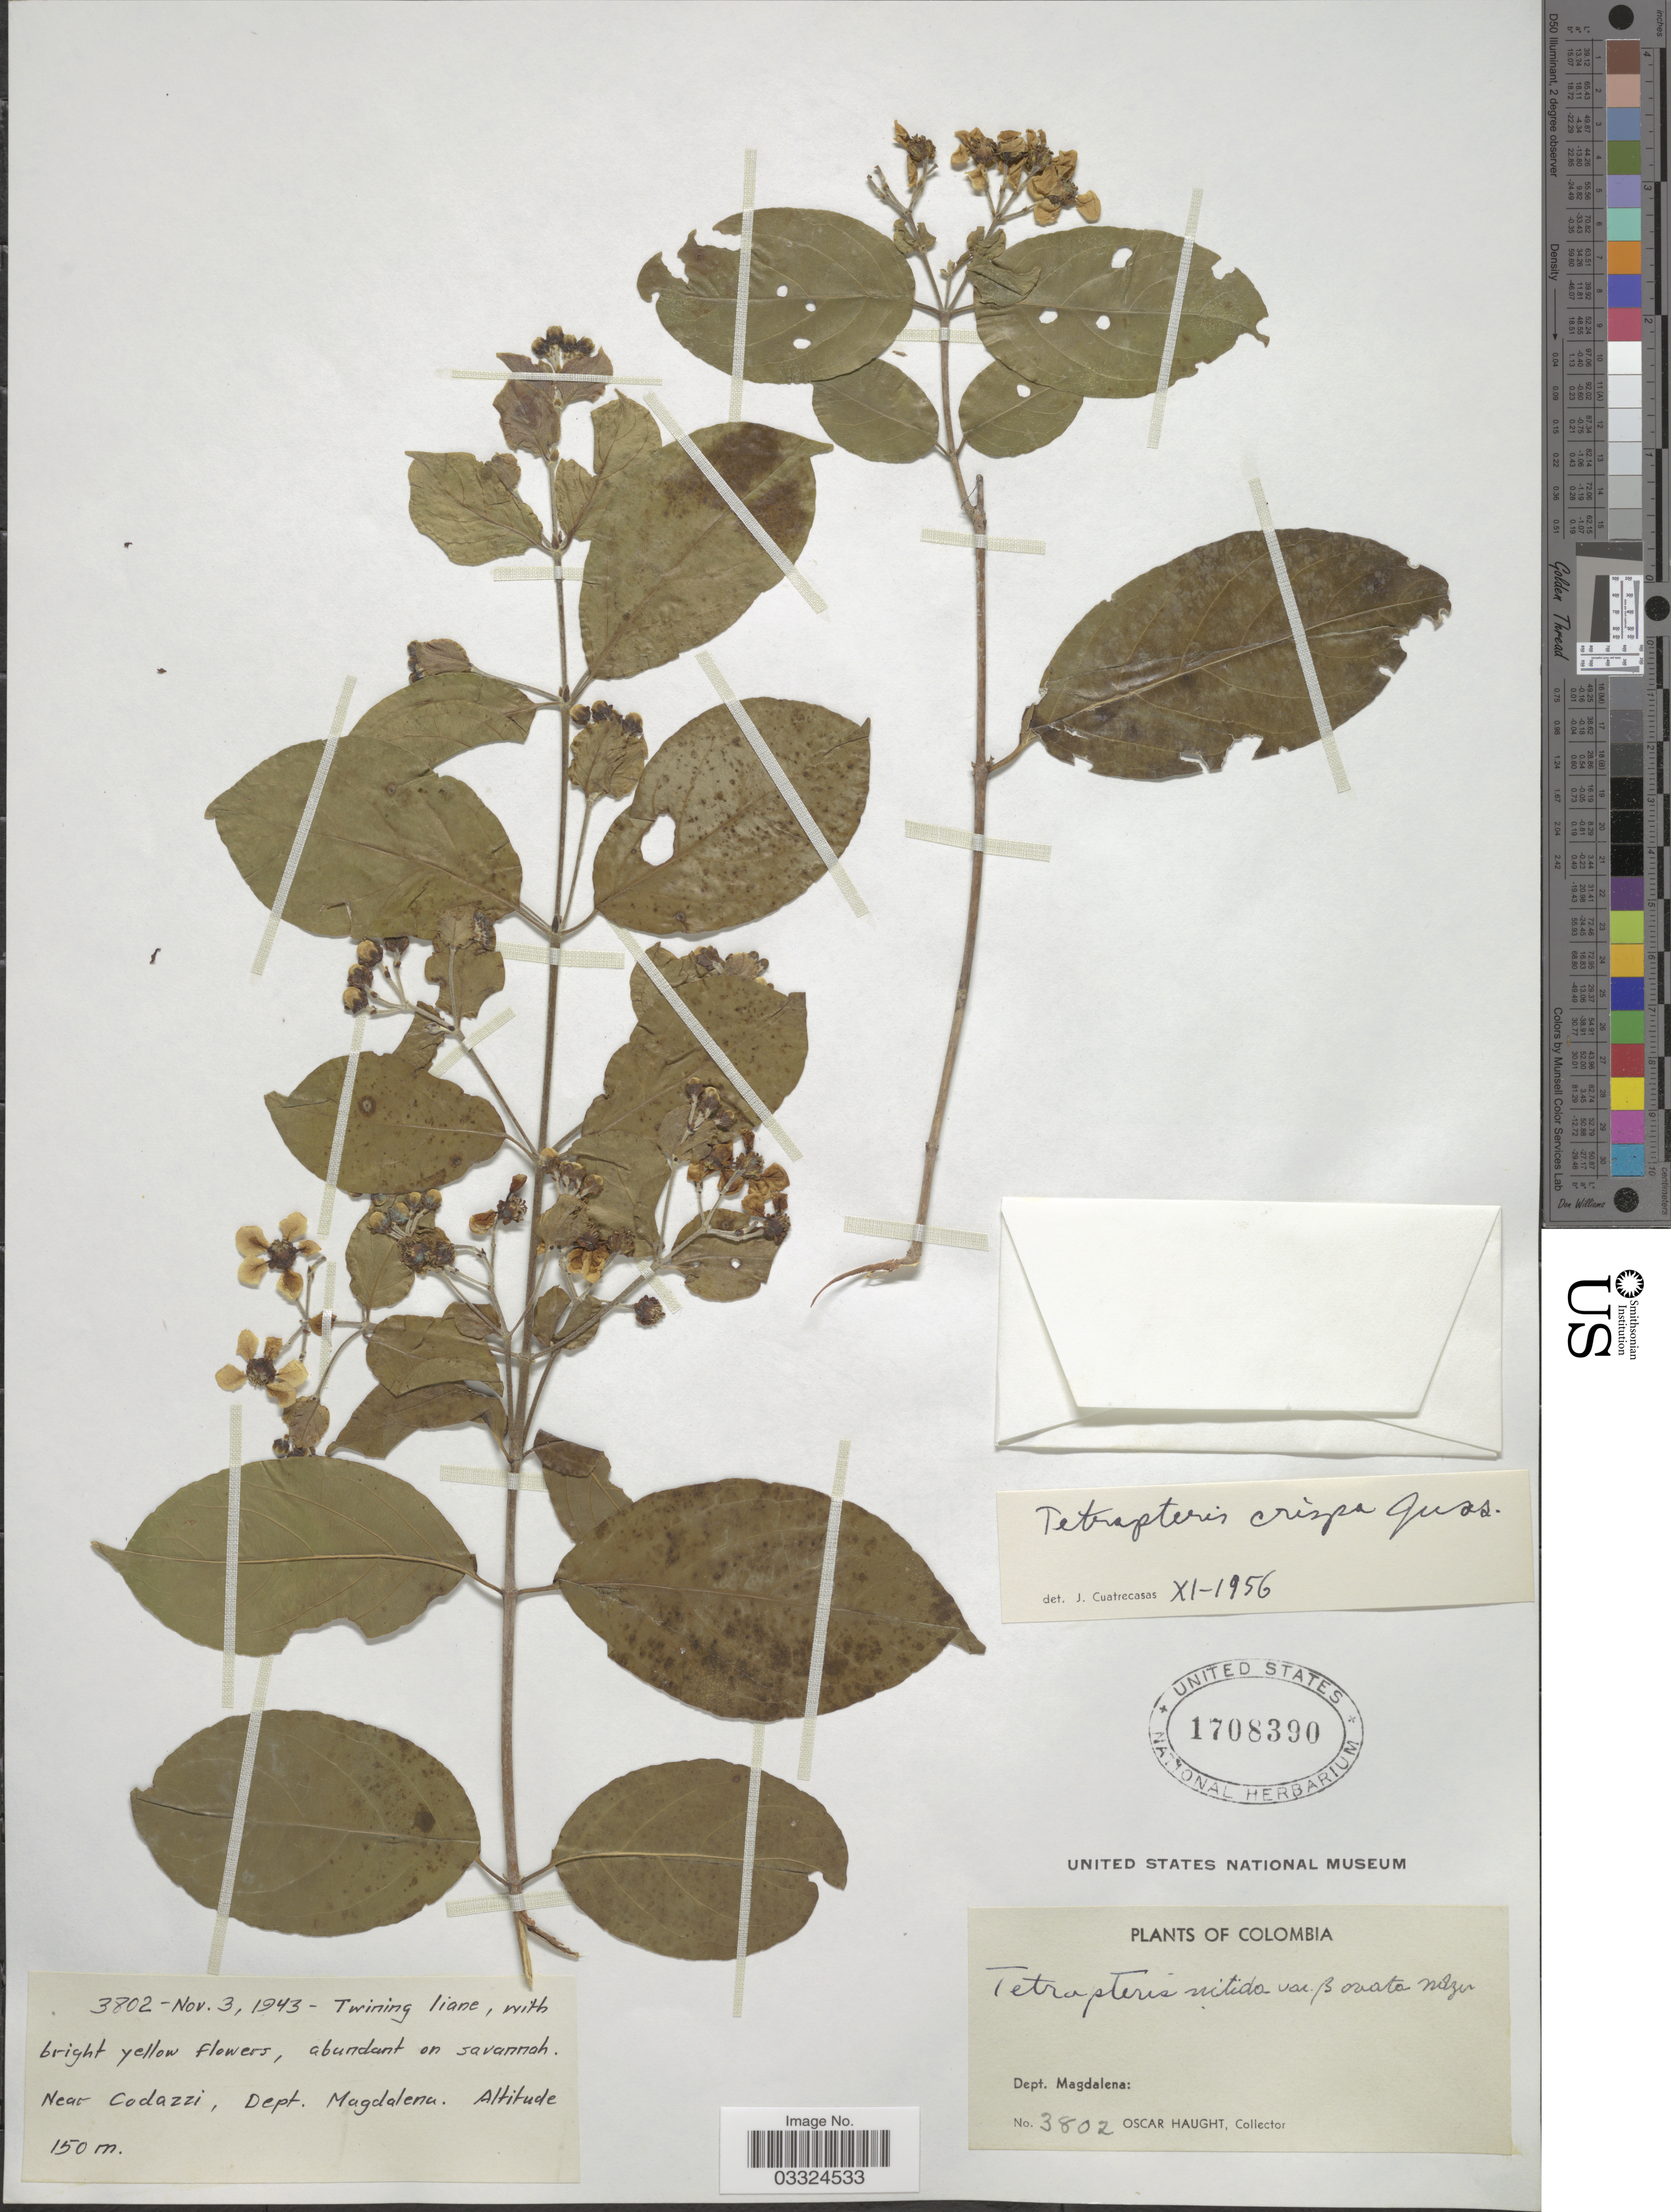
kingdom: Plantae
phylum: Tracheophyta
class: Magnoliopsida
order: Malpighiales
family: Malpighiaceae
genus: Tetrapterys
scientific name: Tetrapterys elliptica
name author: Rusby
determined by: Pool, A., (MO), Missouri Botanical Garden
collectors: O. L. Haught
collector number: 3802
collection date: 1943-11-03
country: Colombia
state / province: Magdalena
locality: Near Codazzi, Dept. Magdalena.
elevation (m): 150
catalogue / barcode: US 1708390